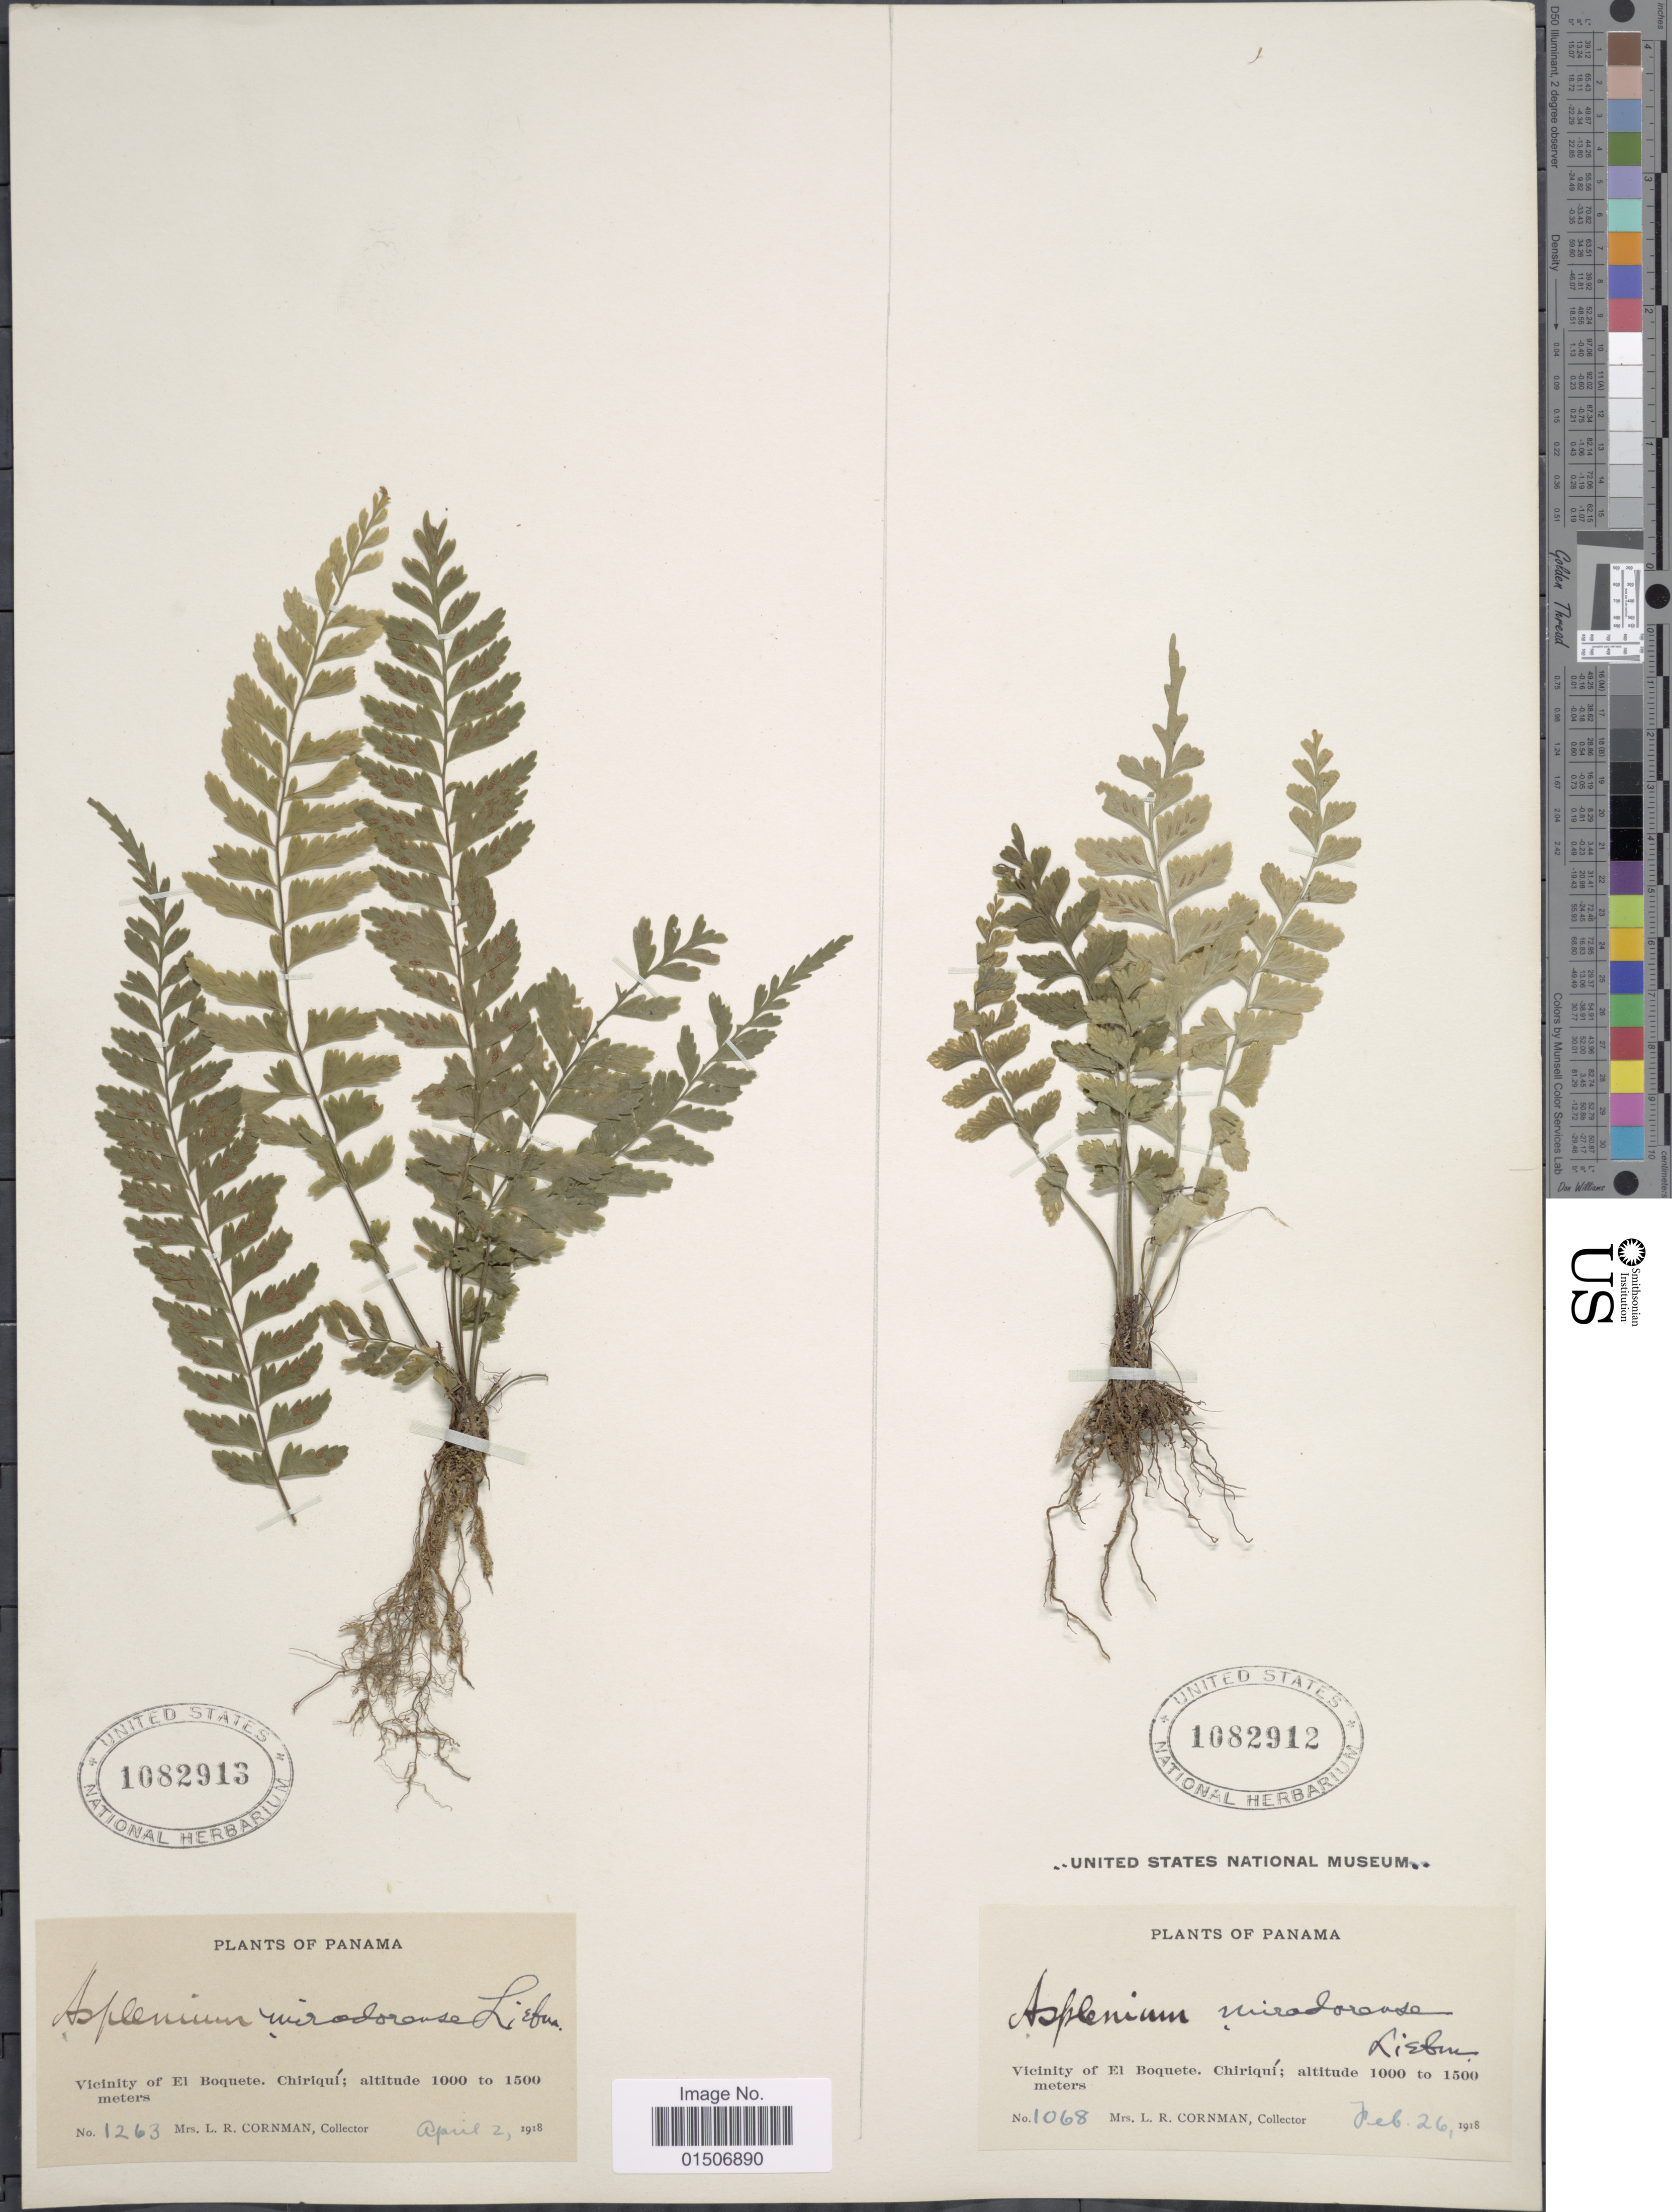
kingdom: Plantae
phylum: Tracheophyta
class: Polypodiopsida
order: Polypodiales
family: Aspleniaceae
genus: Asplenium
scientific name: Asplenium miradorense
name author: Liebm.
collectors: L. Cornman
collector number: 1263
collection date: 1918-04-02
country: Panama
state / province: Chiriqui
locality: Vicinity of El Boquete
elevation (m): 1000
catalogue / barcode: US 1082913